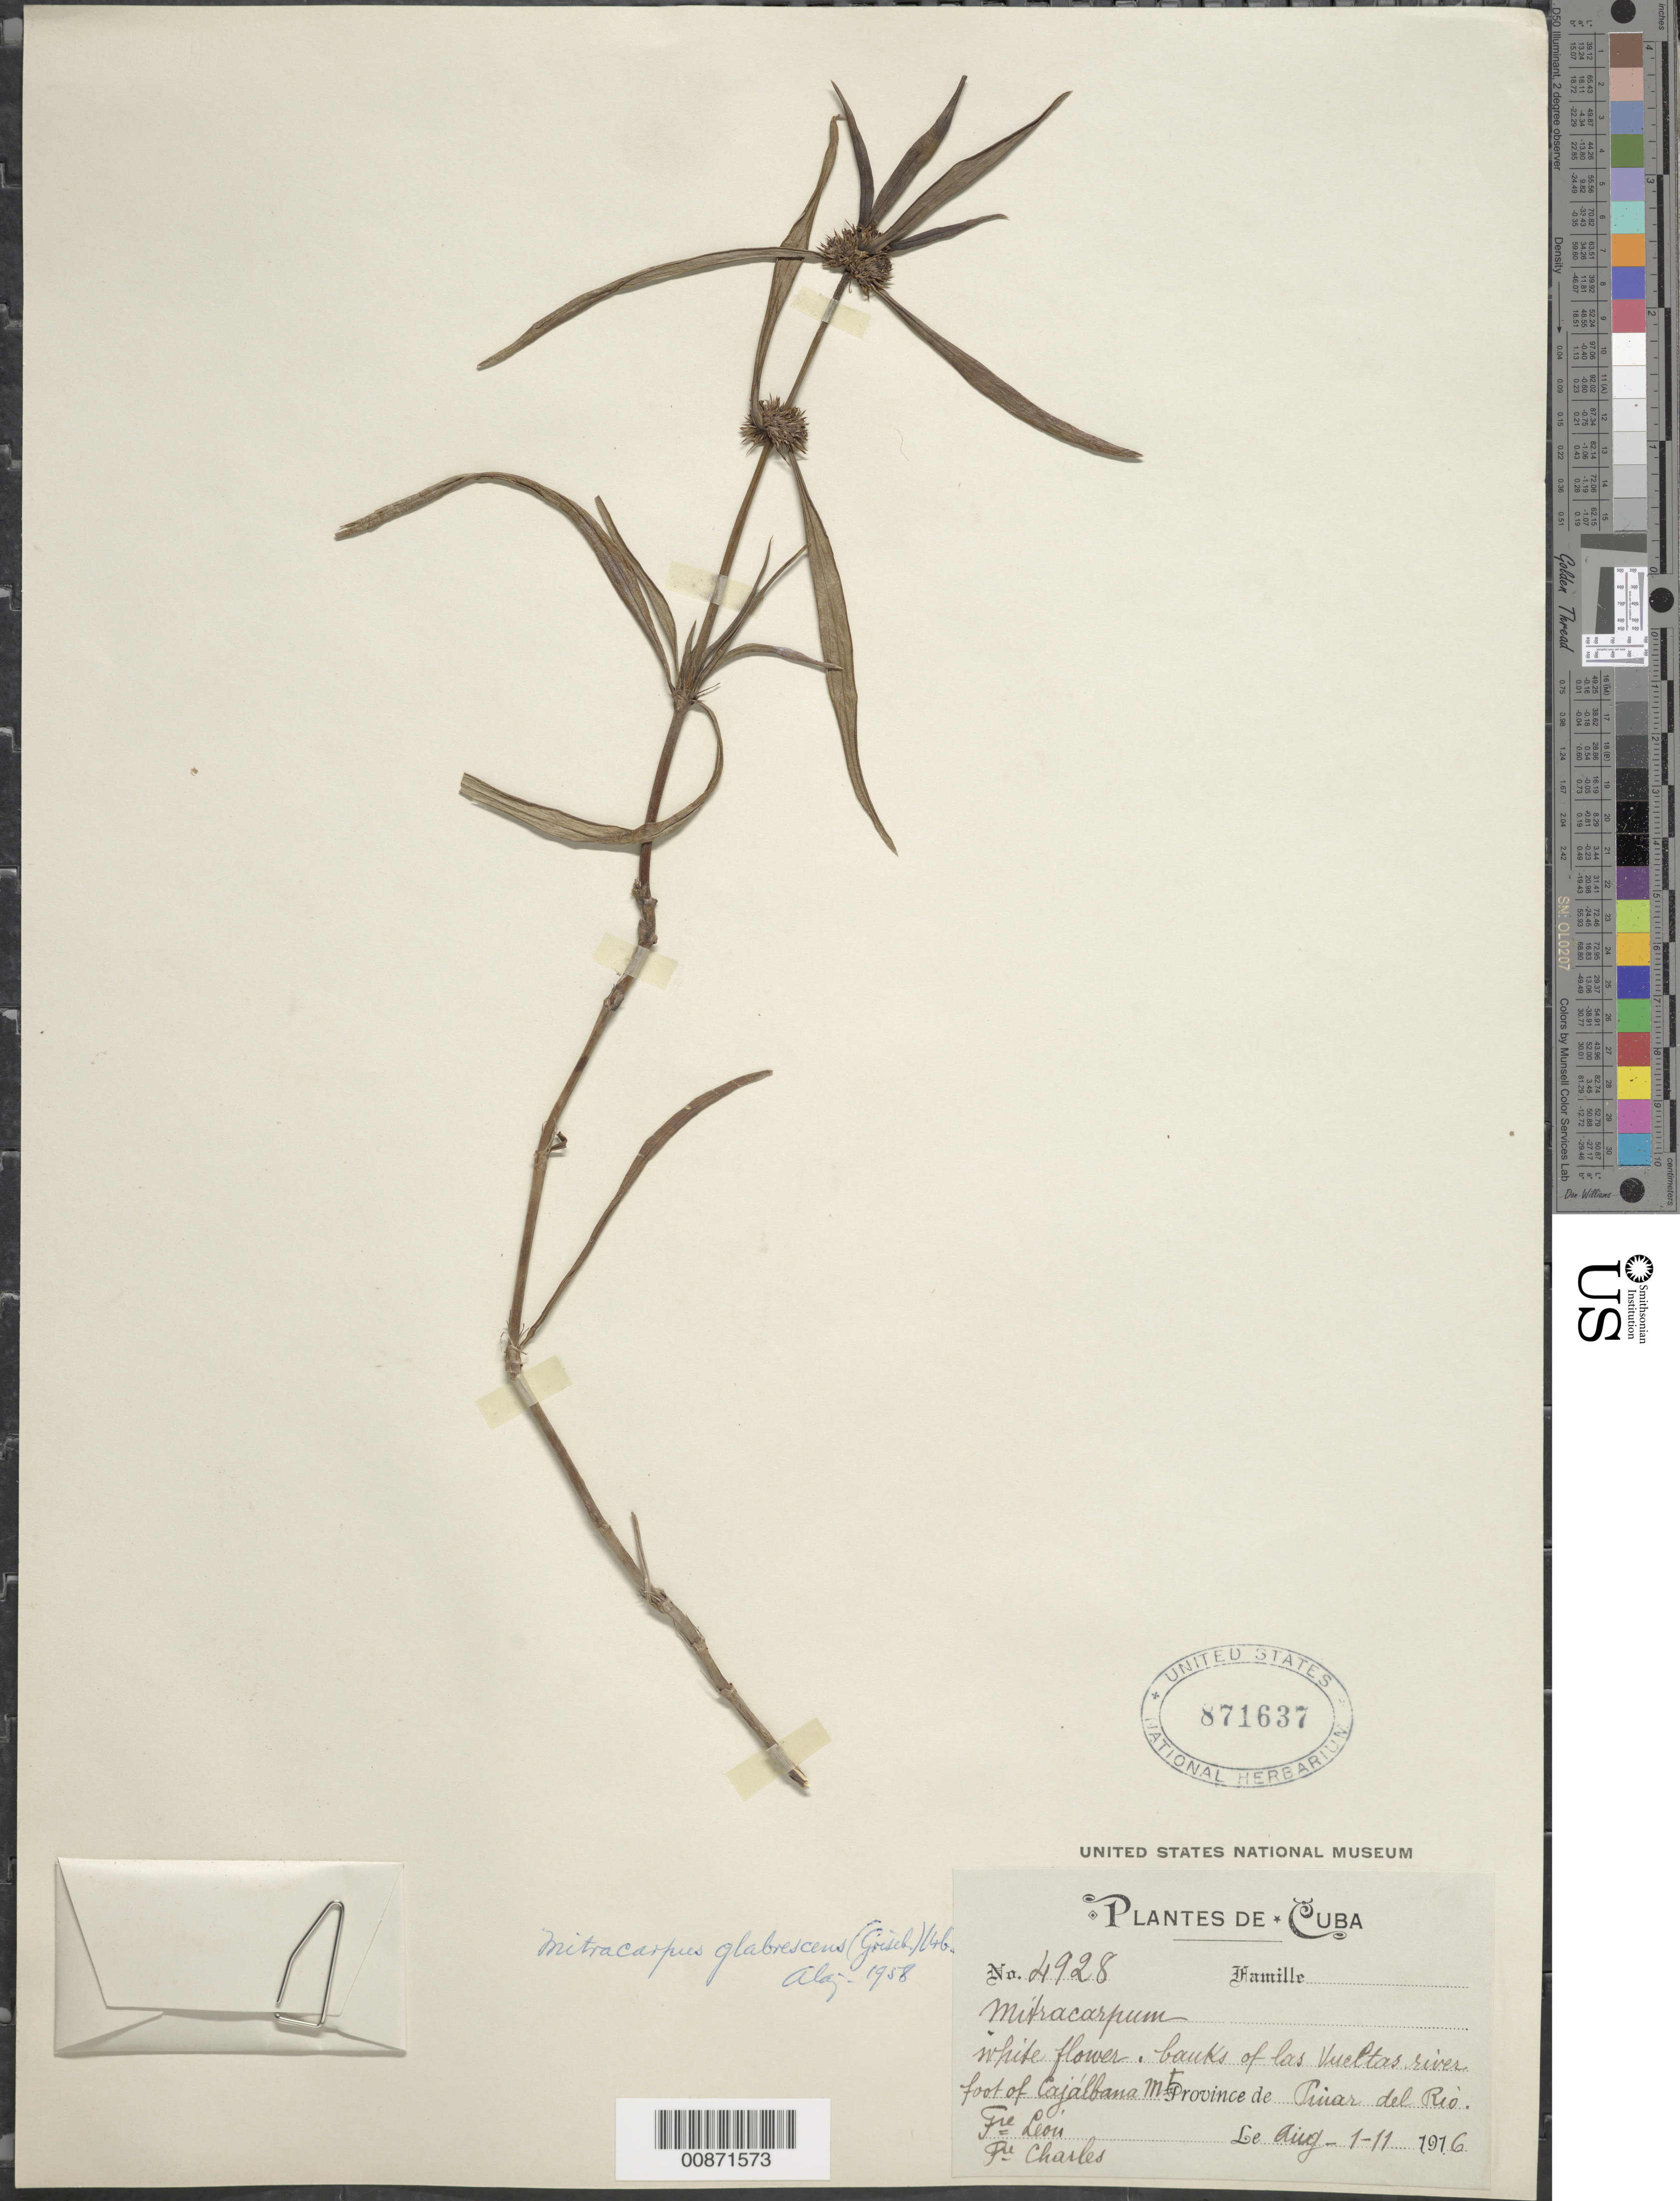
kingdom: Plantae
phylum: Tracheophyta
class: Magnoliopsida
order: Gentianales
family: Rubiaceae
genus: Mitracarpus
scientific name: Mitracarpus rhadinophyllus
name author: (B.L. Rob.) L.O. Williams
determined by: Liogier, Alain H.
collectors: Bro. León & B. Charles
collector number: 4928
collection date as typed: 01 Aug 1916 to 11 Aug 1916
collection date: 1916-08-01/1916-08-11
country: Cuba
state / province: Pinar del Río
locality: Banks of las Vueltas River, foot of Cajálbana Mt.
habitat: Banks of river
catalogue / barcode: US 871637